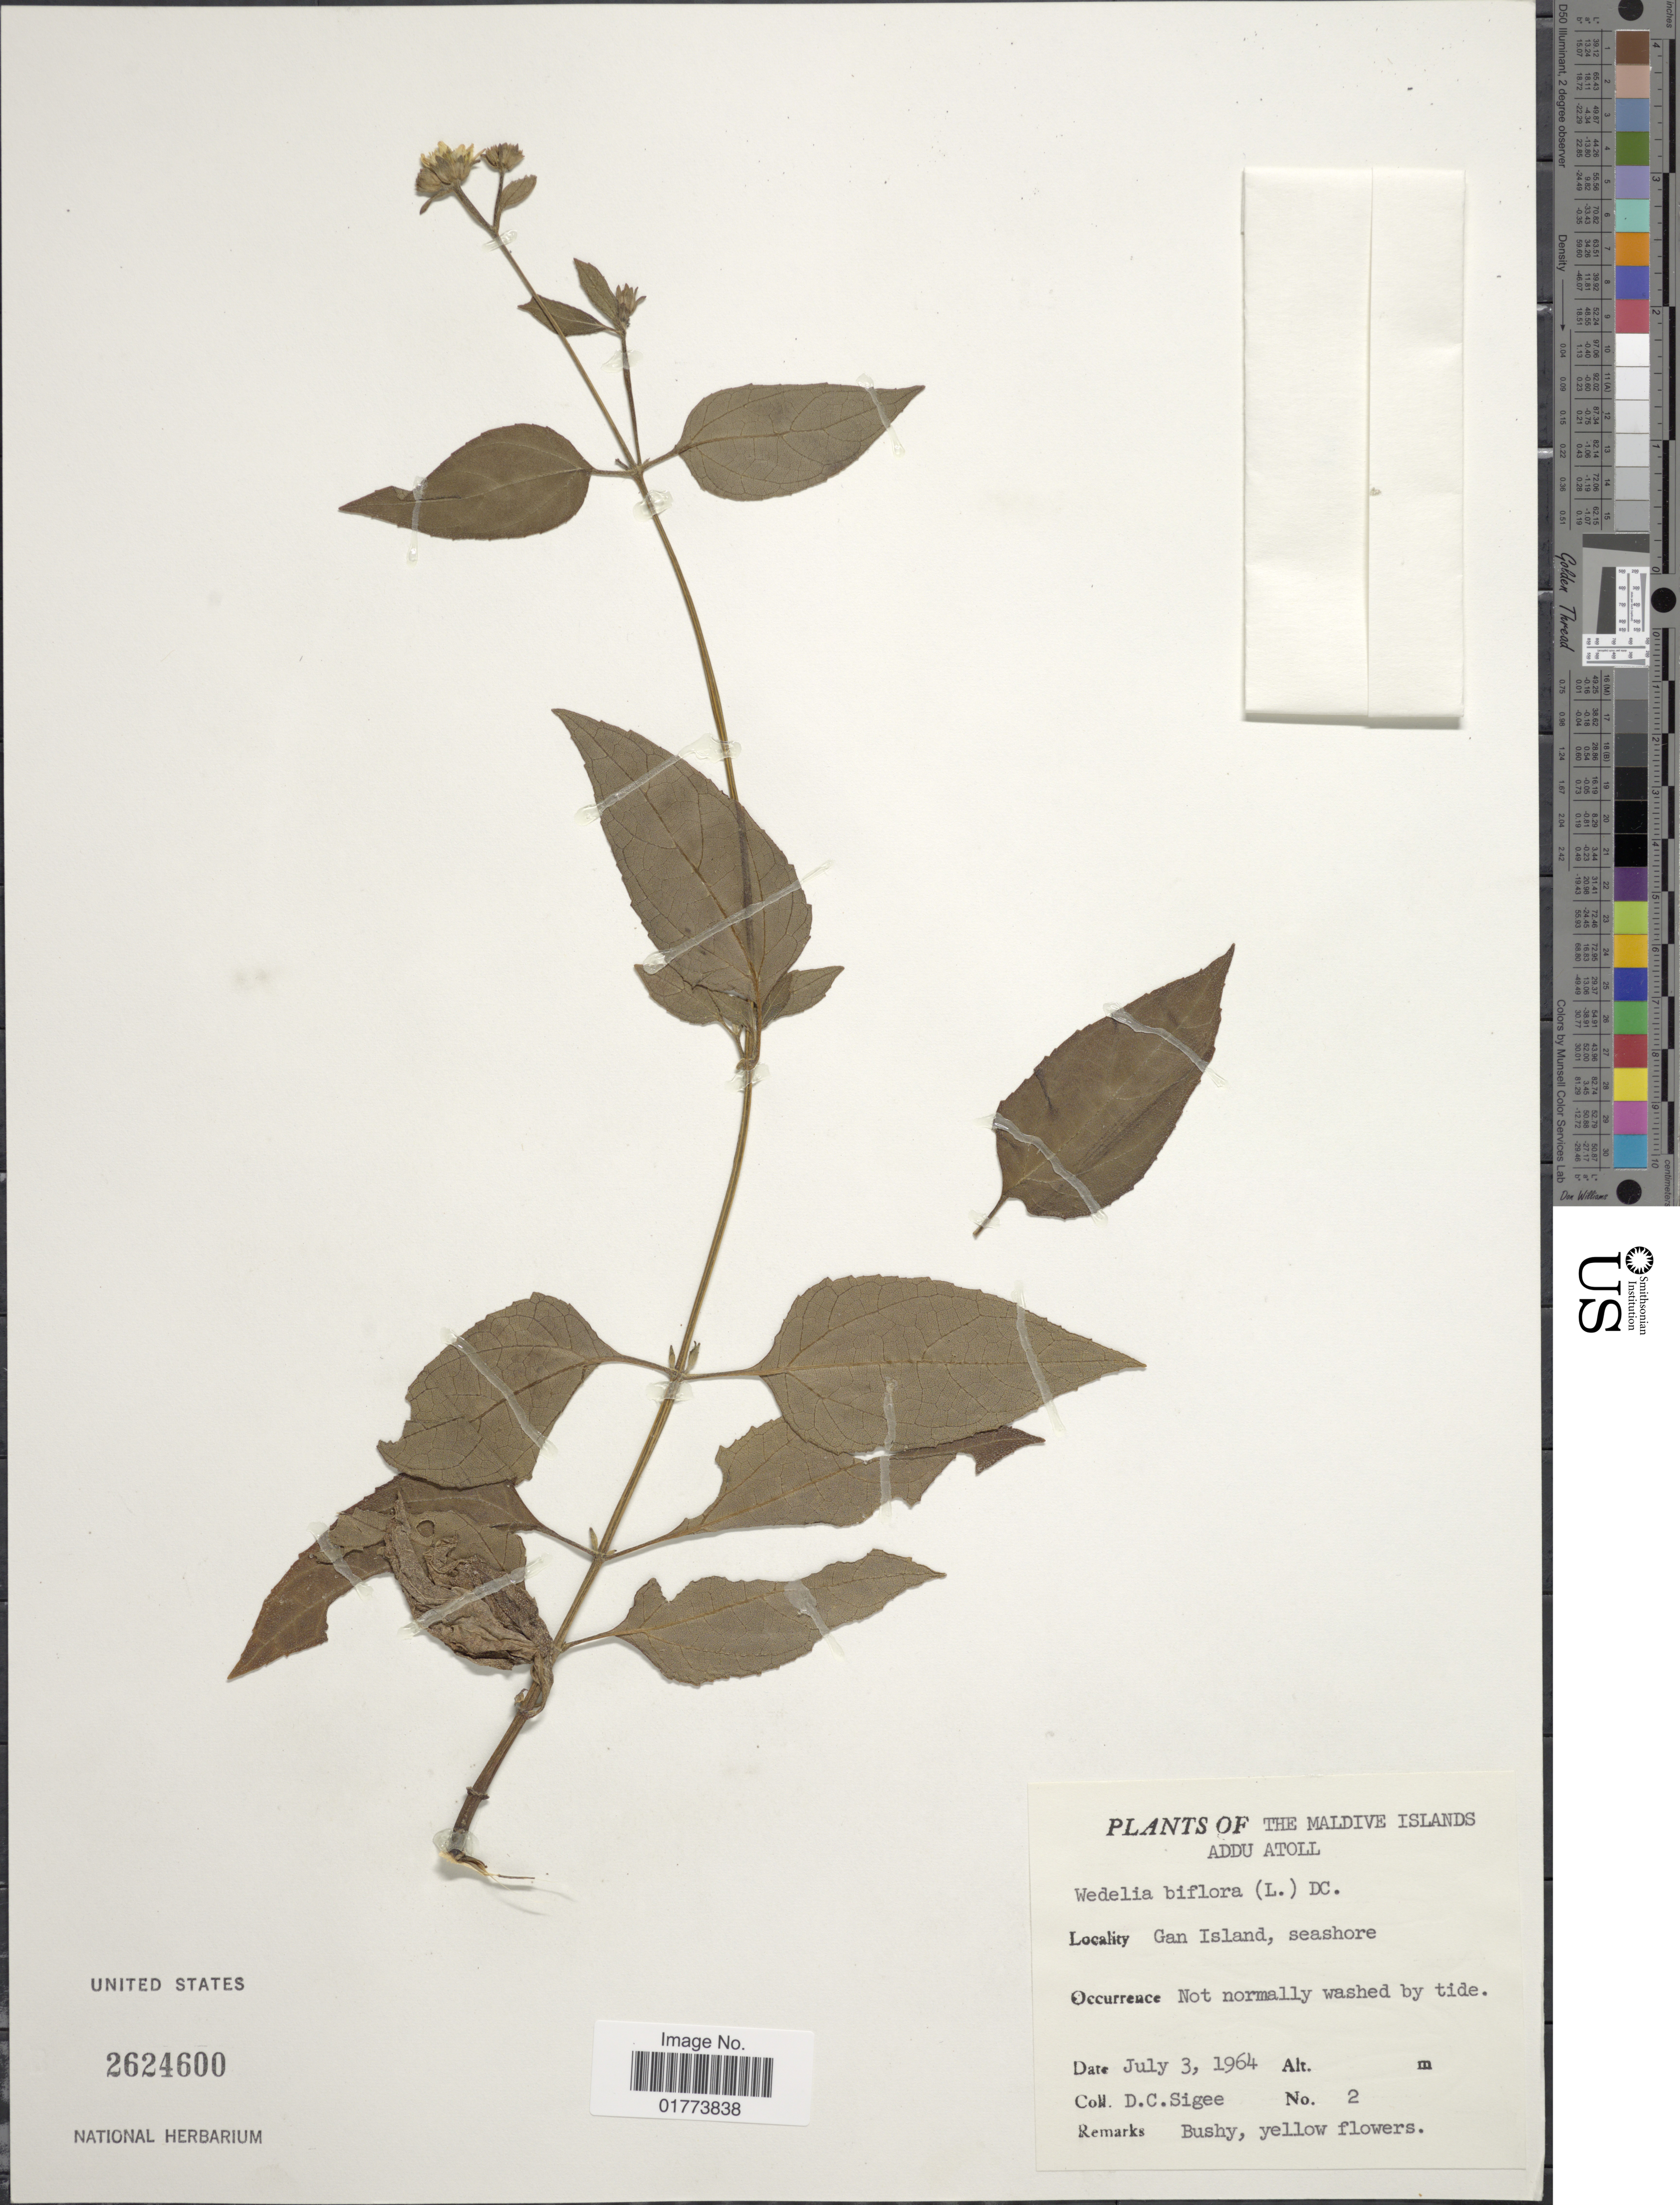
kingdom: Plantae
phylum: Tracheophyta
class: Magnoliopsida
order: Asterales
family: Asteraceae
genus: Wollastonia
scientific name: Wollastonia biflora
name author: (L.) DC.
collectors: D. C. Sigee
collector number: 2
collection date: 1964-07-03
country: Maldive Islands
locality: Addu Atoll, Gan Island, seashore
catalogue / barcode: US 2624600